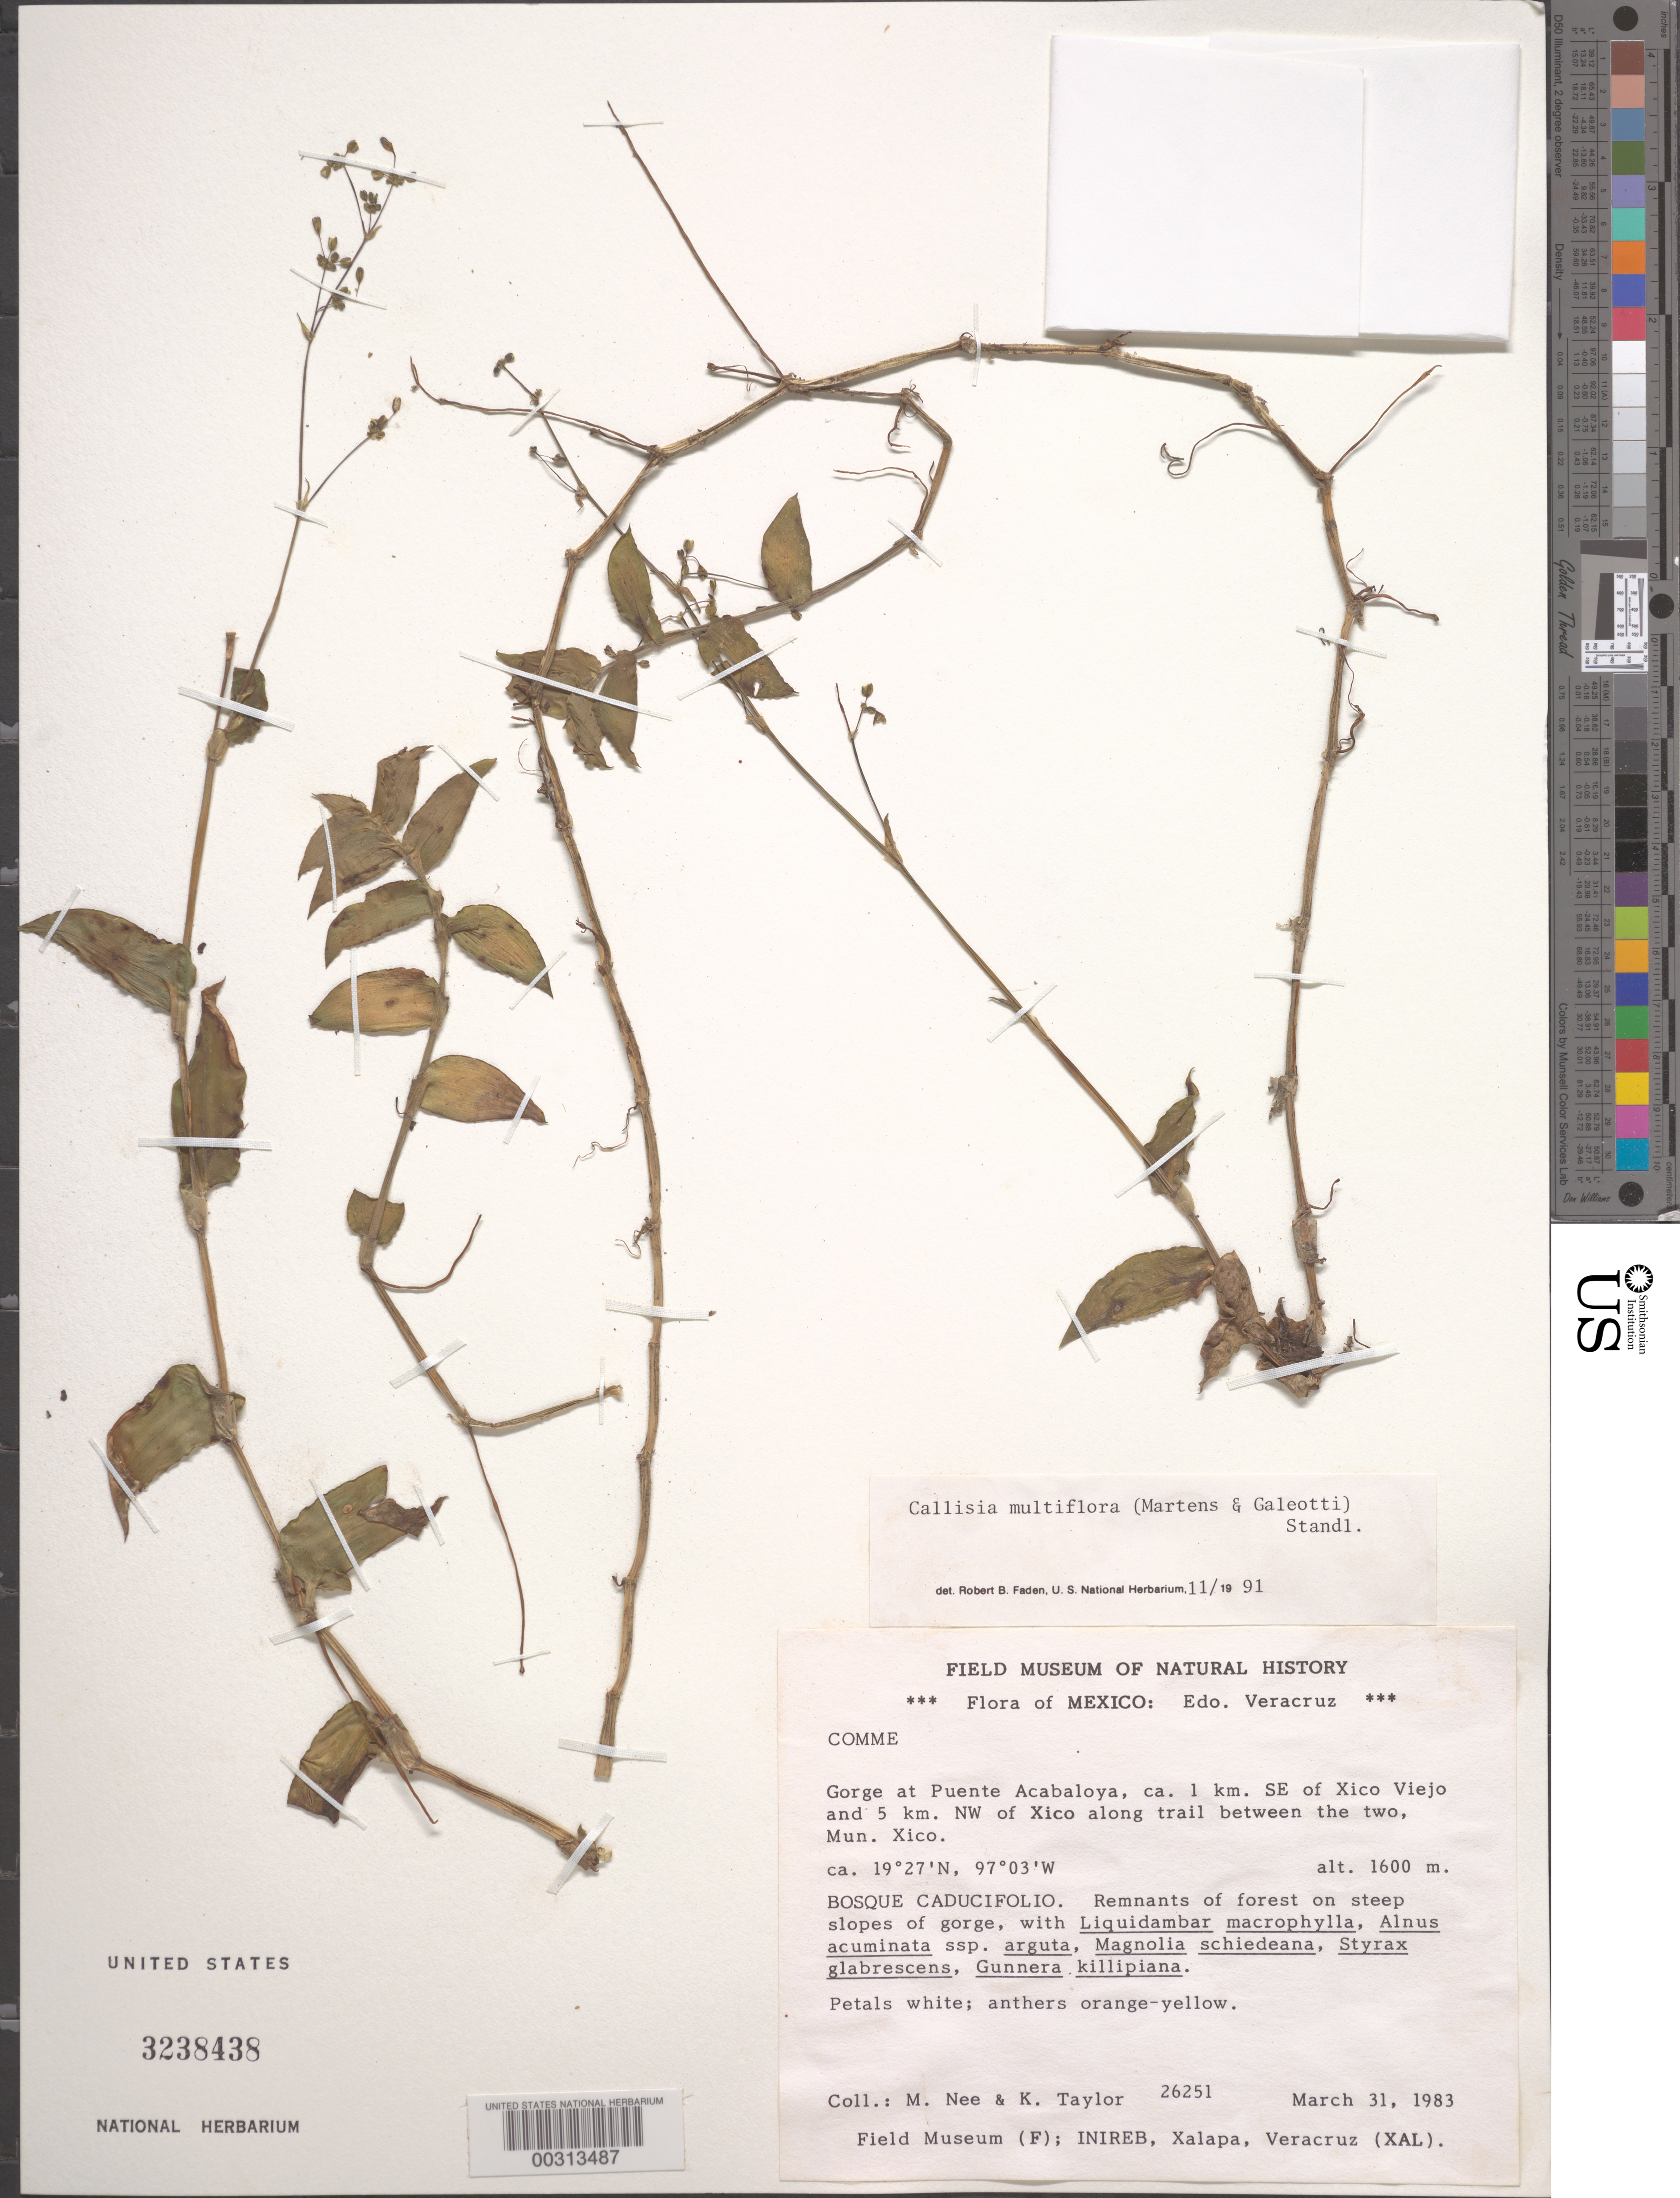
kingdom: Plantae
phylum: Tracheophyta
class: Liliopsida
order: Commelinales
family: Commelinaceae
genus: Tripogandra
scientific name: Tripogandra serrulata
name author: (Vahl) Handlos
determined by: Faden, Robert B., (US), Smithsonian Institution - National Museum of Natural History (UNITED STATES)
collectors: M. Nee & K. Taylor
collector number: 26251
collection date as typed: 31 Mar 1983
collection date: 1983-03-31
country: Mexico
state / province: Veracruz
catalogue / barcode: US 3238438